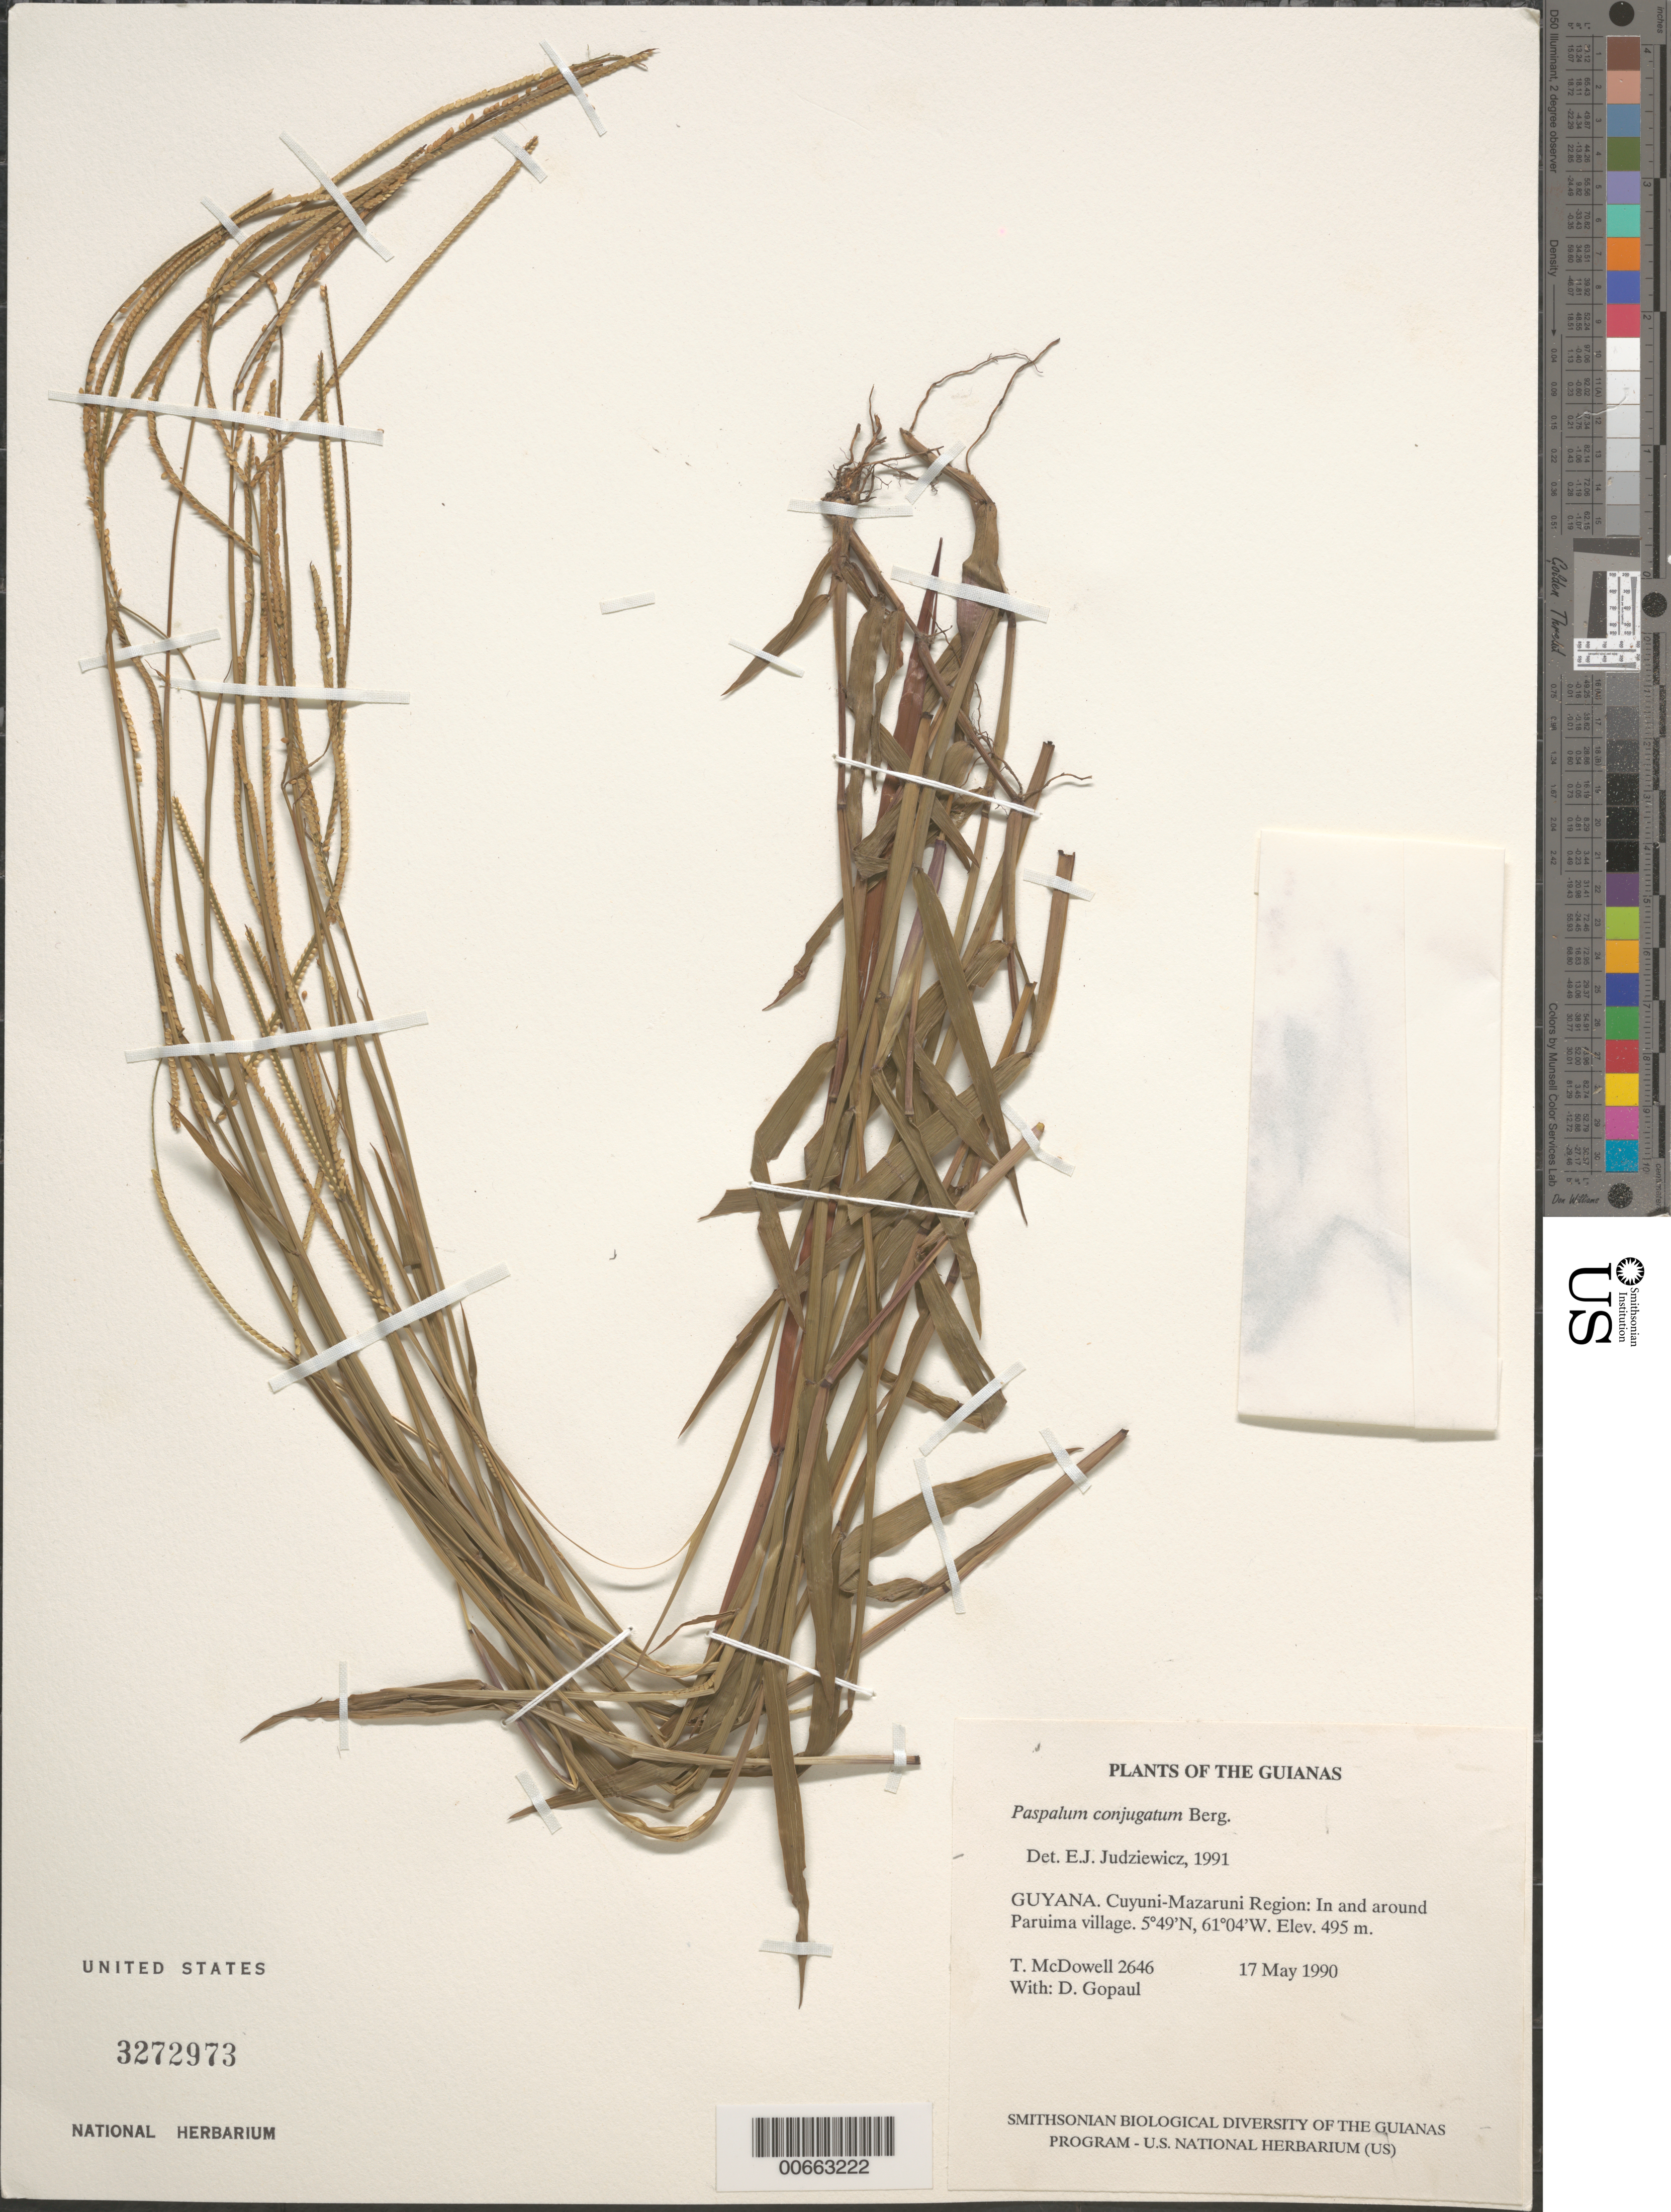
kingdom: Plantae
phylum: Tracheophyta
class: Liliopsida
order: Poales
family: Poaceae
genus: Paspalum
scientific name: Paspalum conjugatum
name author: P.J. Bergius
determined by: Judziewicz, E. J.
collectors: T. McDowell & D. Gopaul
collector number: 2646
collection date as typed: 18 May 1990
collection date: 1990-05-18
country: Guyana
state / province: Cuyuni-Mazaruni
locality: In and around Paruima village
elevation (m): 495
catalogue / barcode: US 3272973